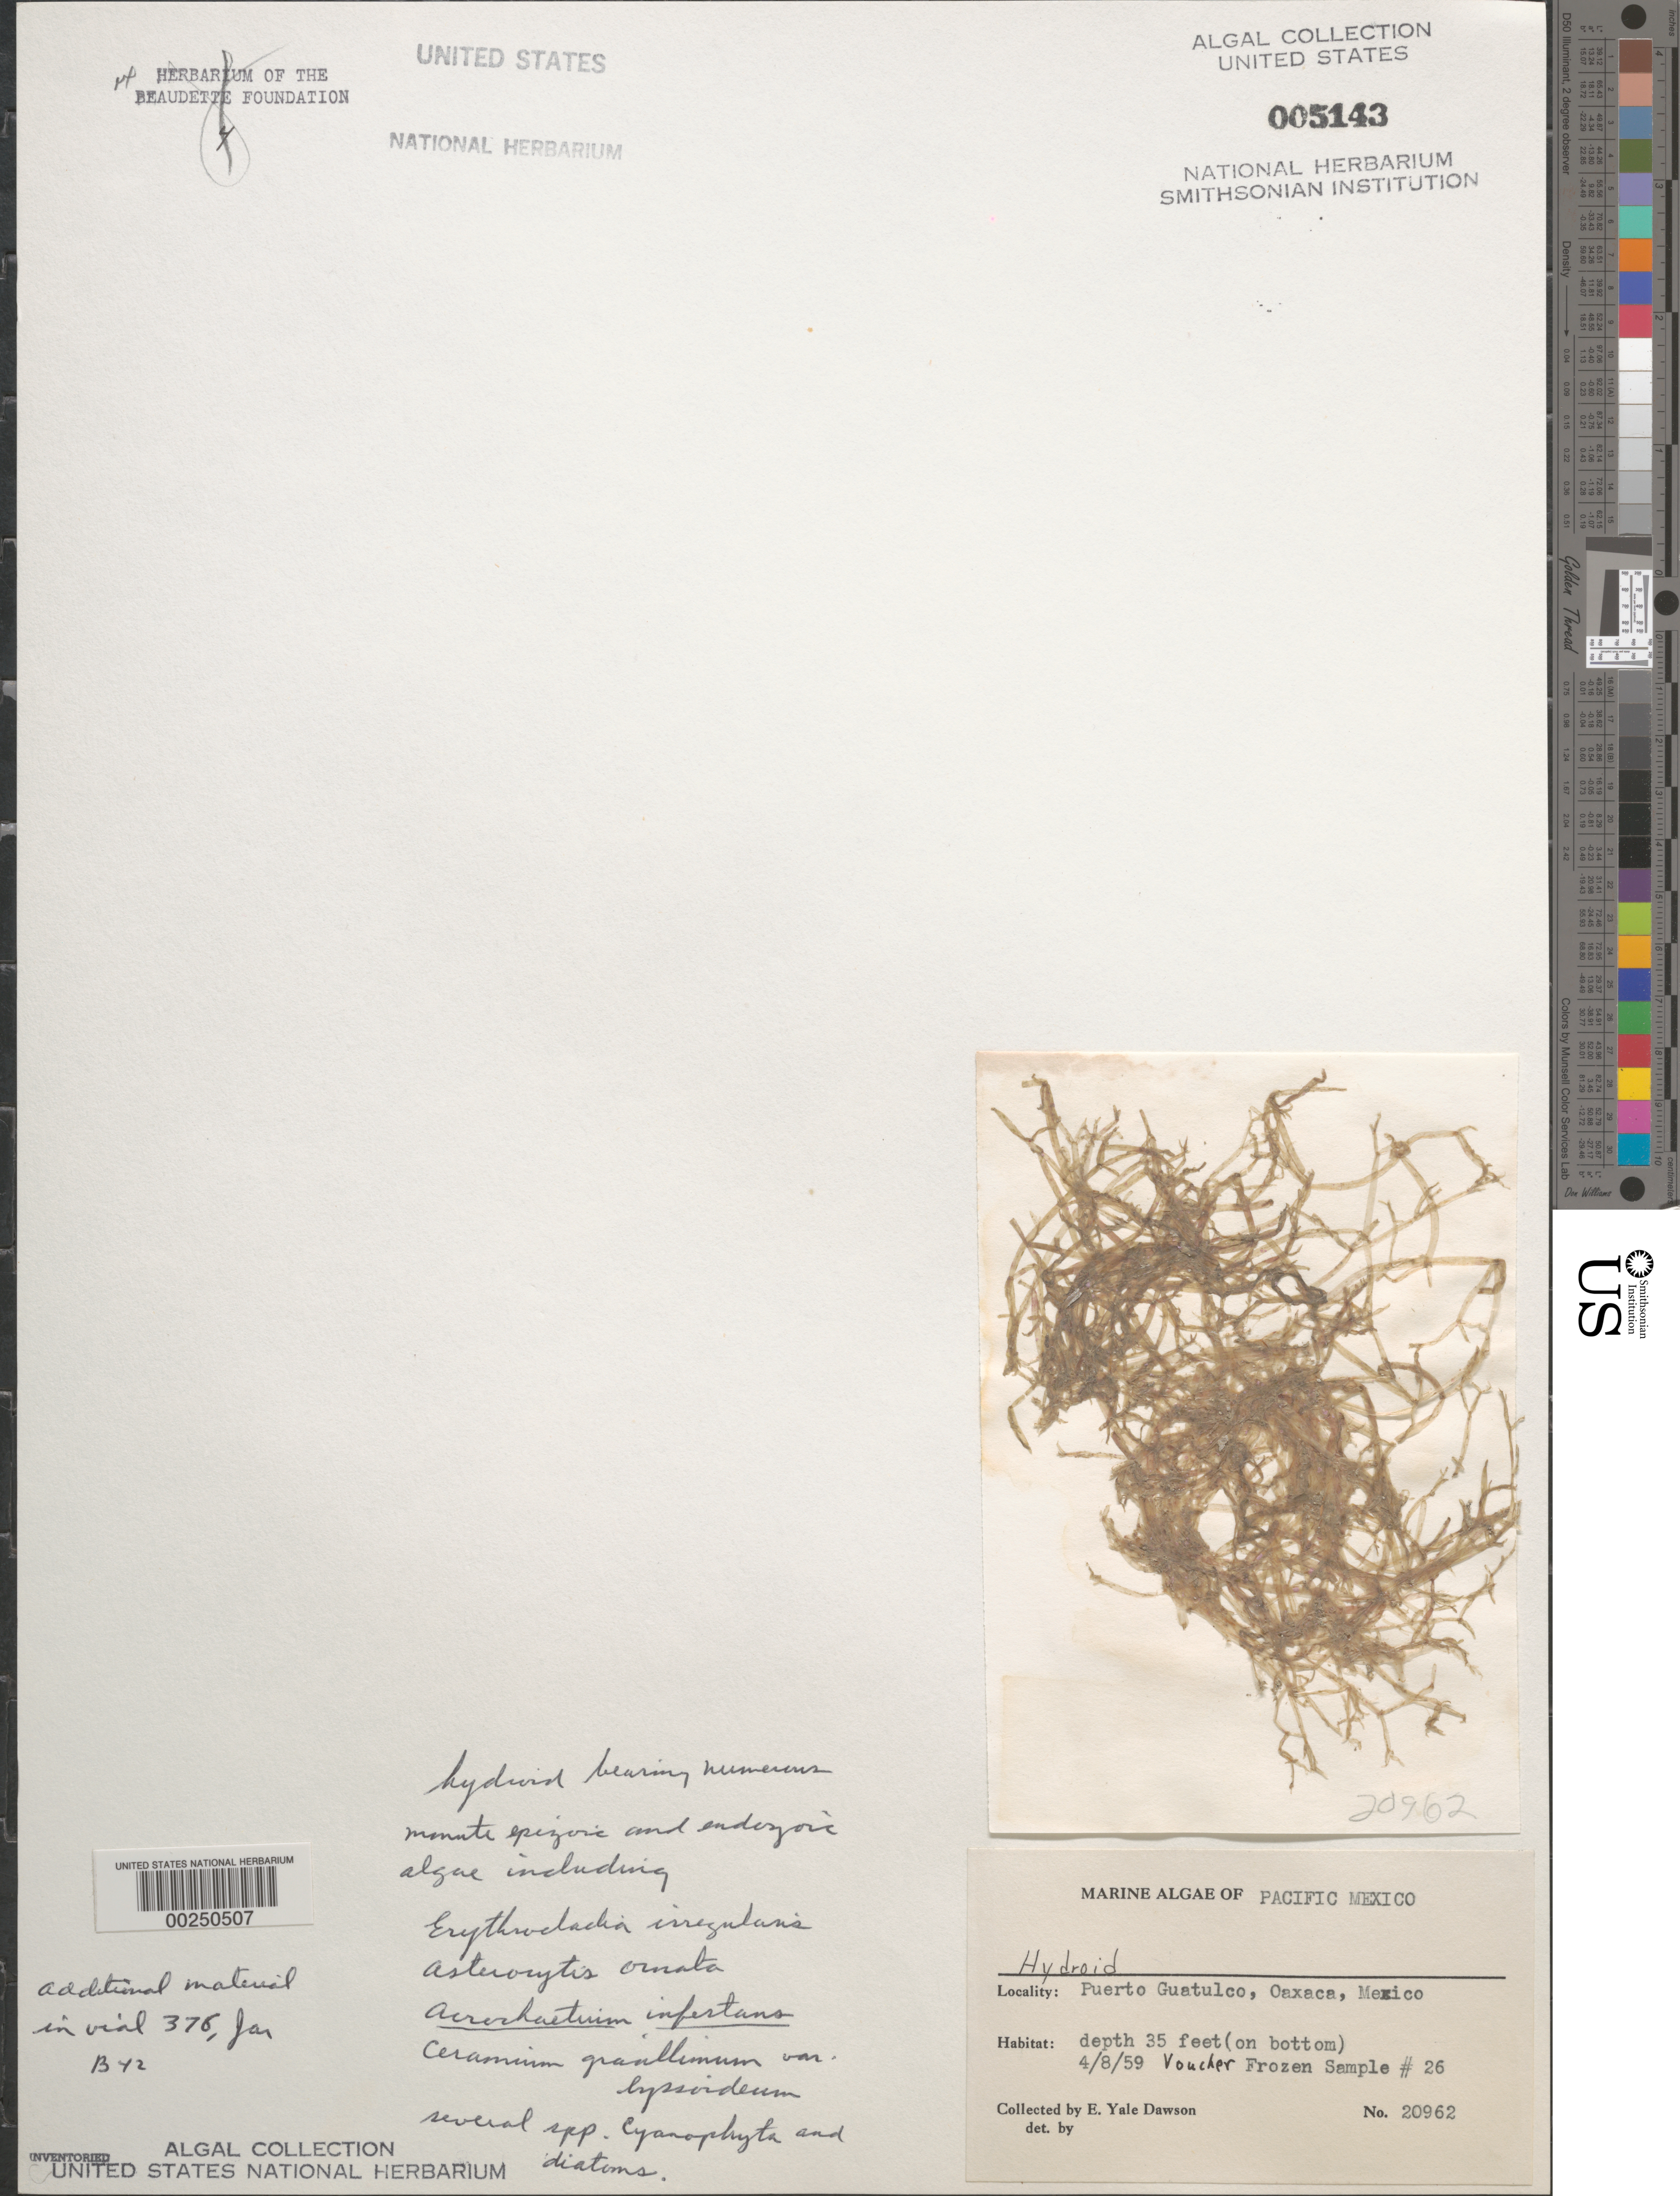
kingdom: Plantae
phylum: Rhodophyta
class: Florideophyceae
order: Colaconematales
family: Colaconemataceae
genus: Colaconema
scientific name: Colaconema hallandicum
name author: (Kylin) Afonso-Carrillo et al.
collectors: E. Y. Dawson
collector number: EYD 20962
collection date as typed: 4/8/59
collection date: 1959-04-08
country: Mexico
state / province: Oaxaca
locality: Puerto Guatulco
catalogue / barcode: US 5143